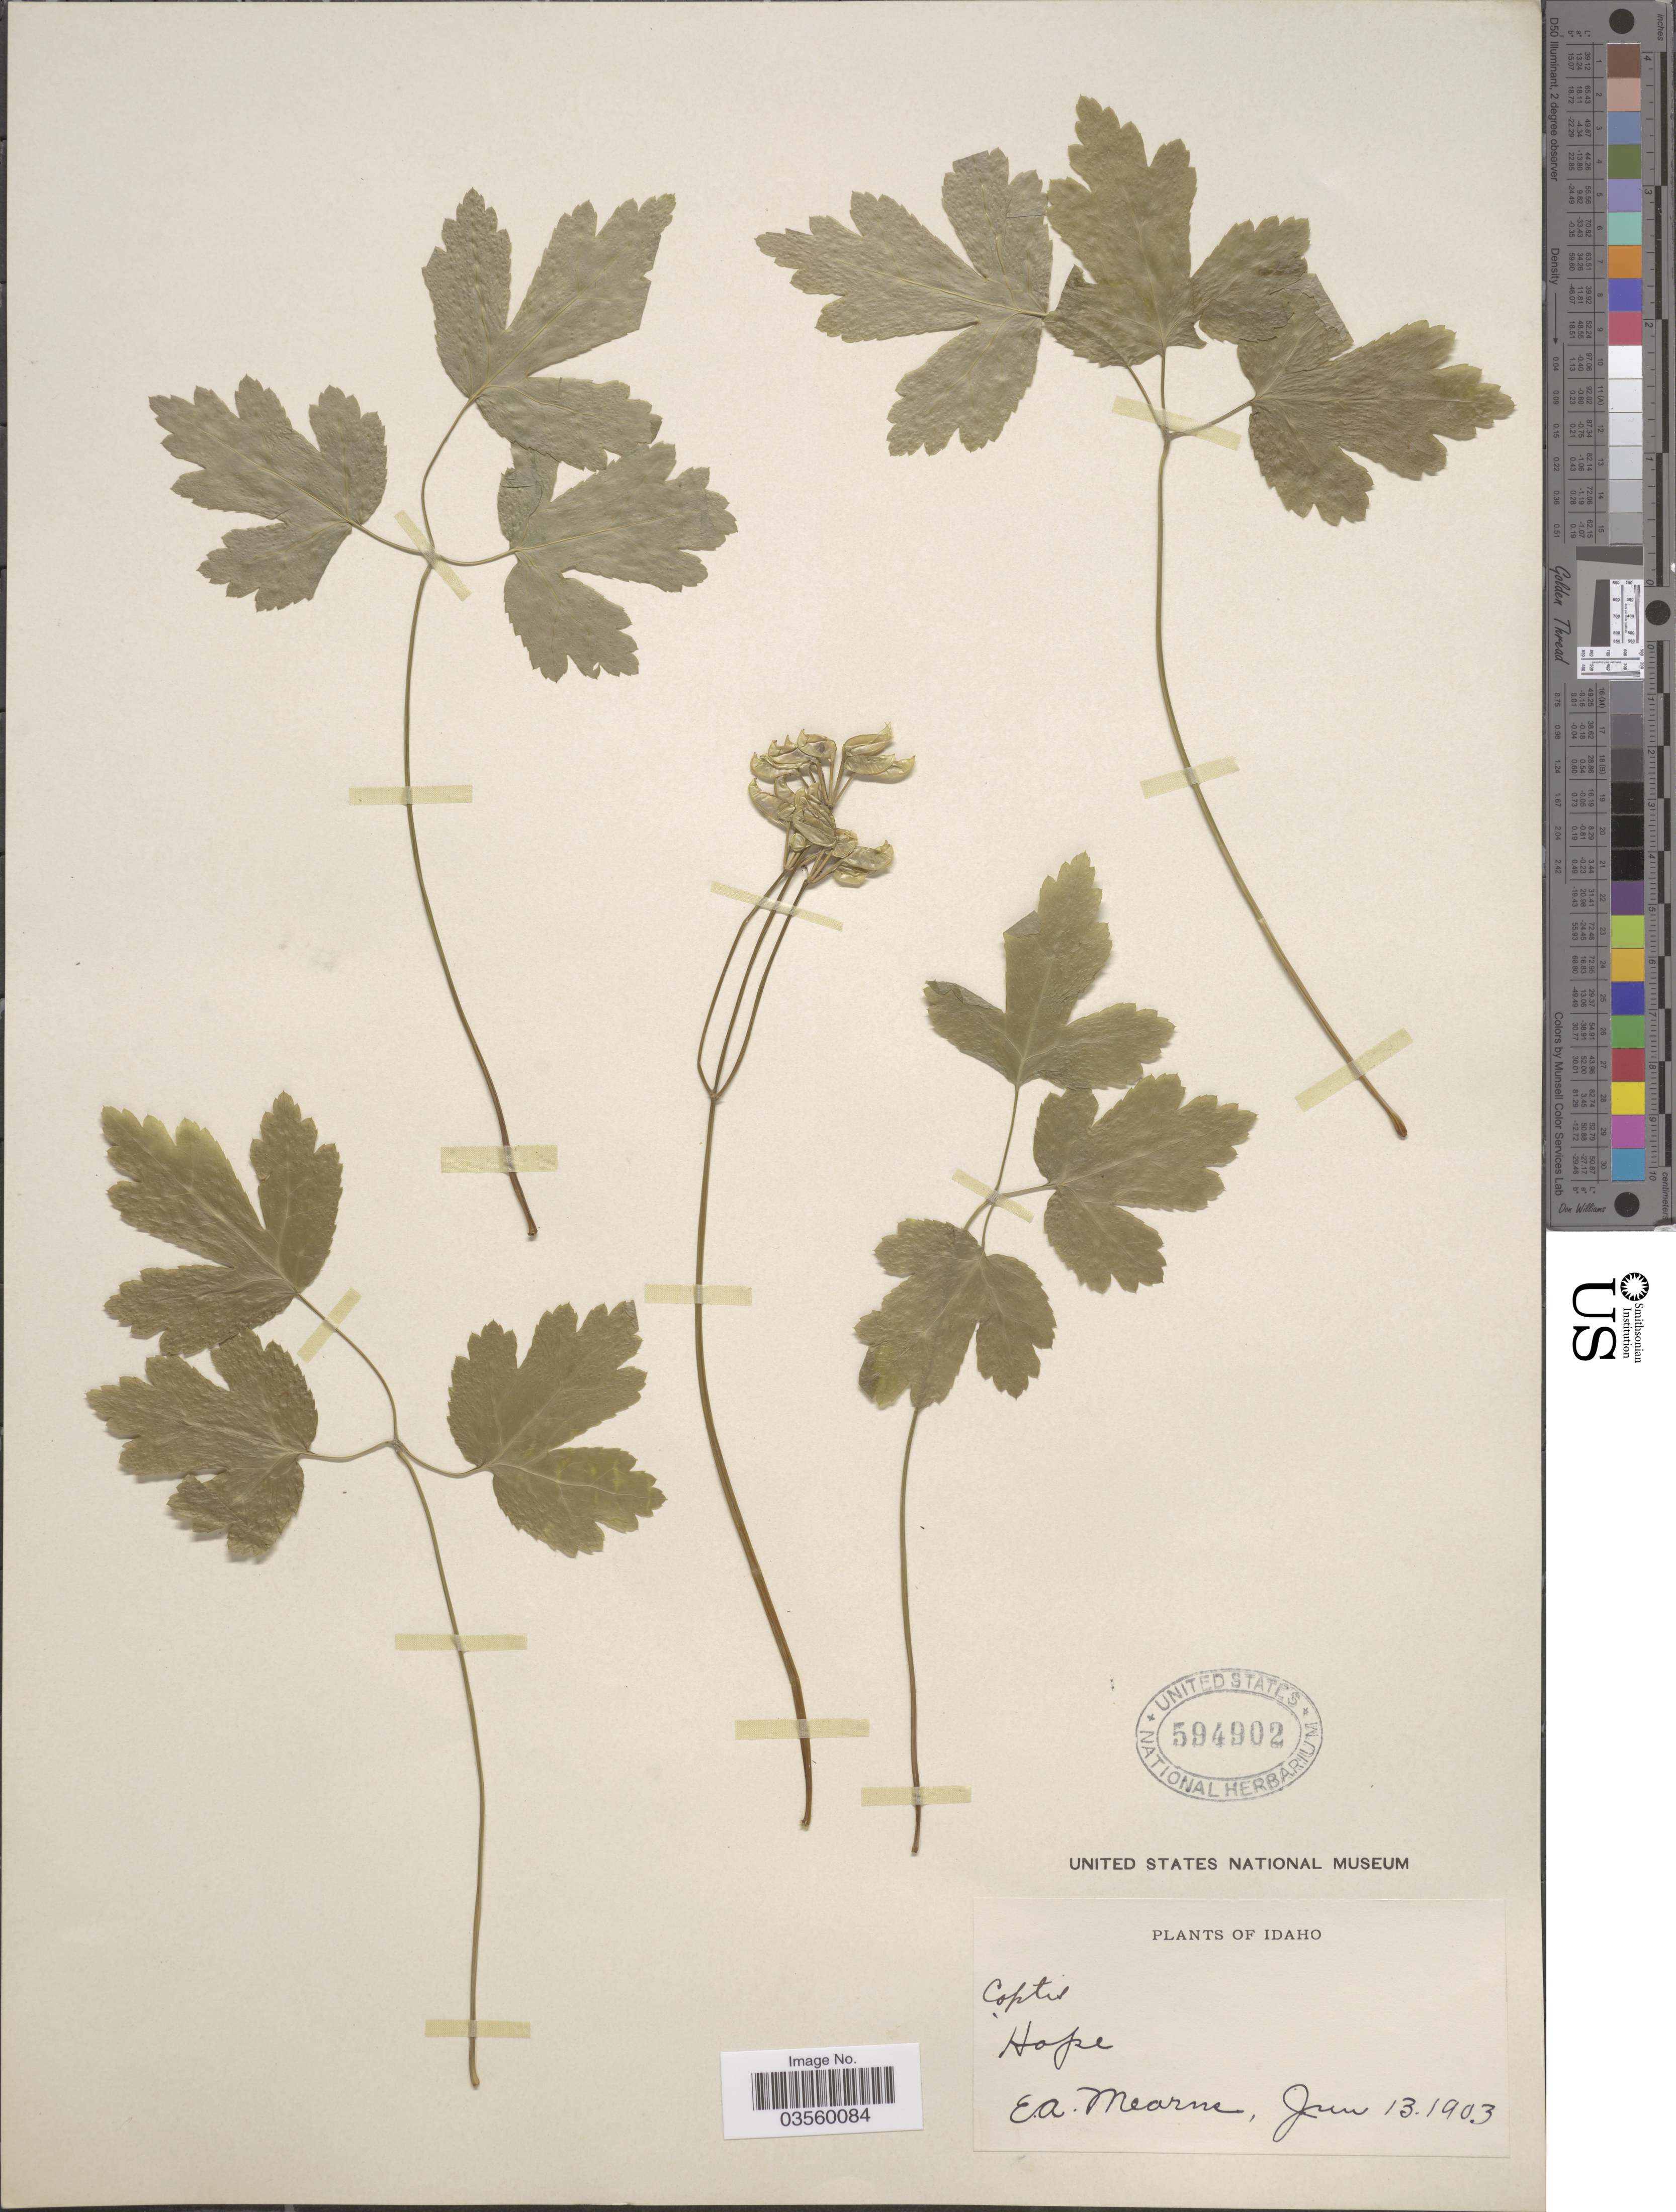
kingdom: Plantae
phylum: Tracheophyta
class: Magnoliopsida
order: Ranunculales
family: Ranunculaceae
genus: Coptis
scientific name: Coptis occidentalis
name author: Torr. & A. Gray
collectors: E. A. Mearns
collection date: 1903-06-13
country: United States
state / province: Idaho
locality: Hope.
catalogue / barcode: US 594902